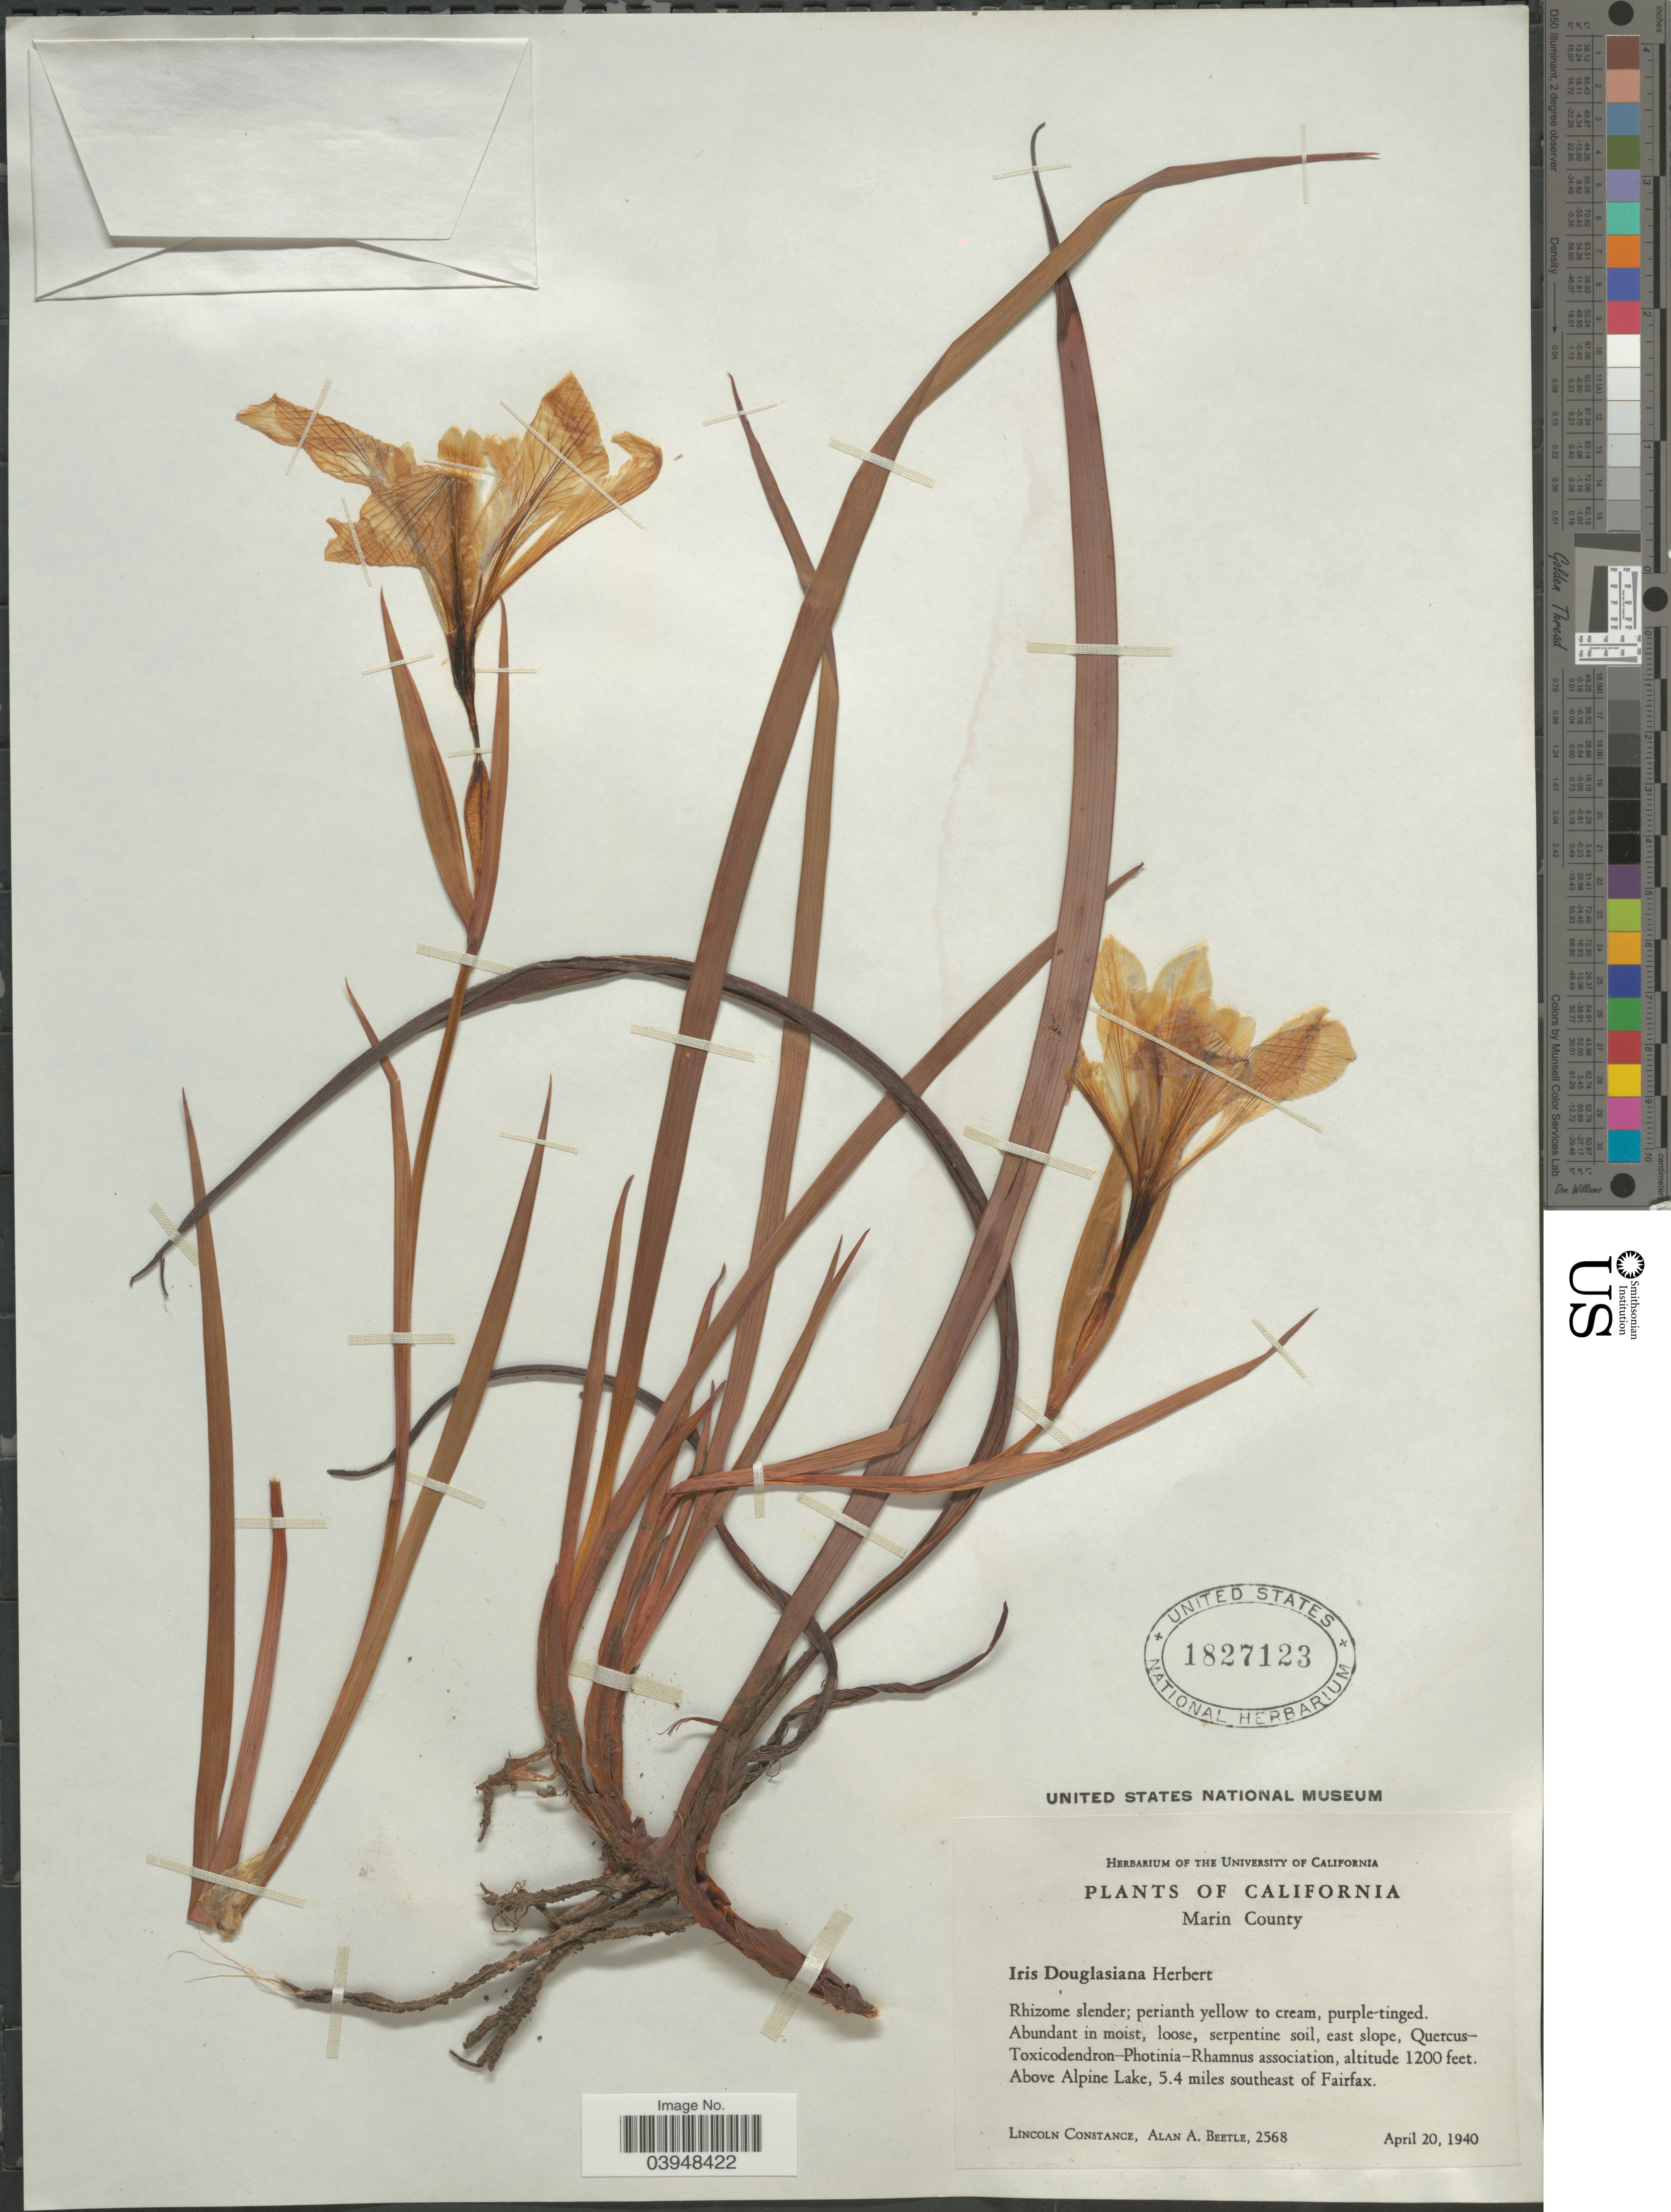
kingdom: Plantae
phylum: Tracheophyta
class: Liliopsida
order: Asparagales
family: Iridaceae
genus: Iris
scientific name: Iris douglasiana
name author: Herb.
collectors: L. Constance & A. A. Beetle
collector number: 2568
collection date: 1940-04-20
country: United States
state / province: California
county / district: Marin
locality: Marin County. East slope. Above Alpine Lake, 5.4 miles southeast of Fairfax.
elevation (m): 366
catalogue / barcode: US 1827123